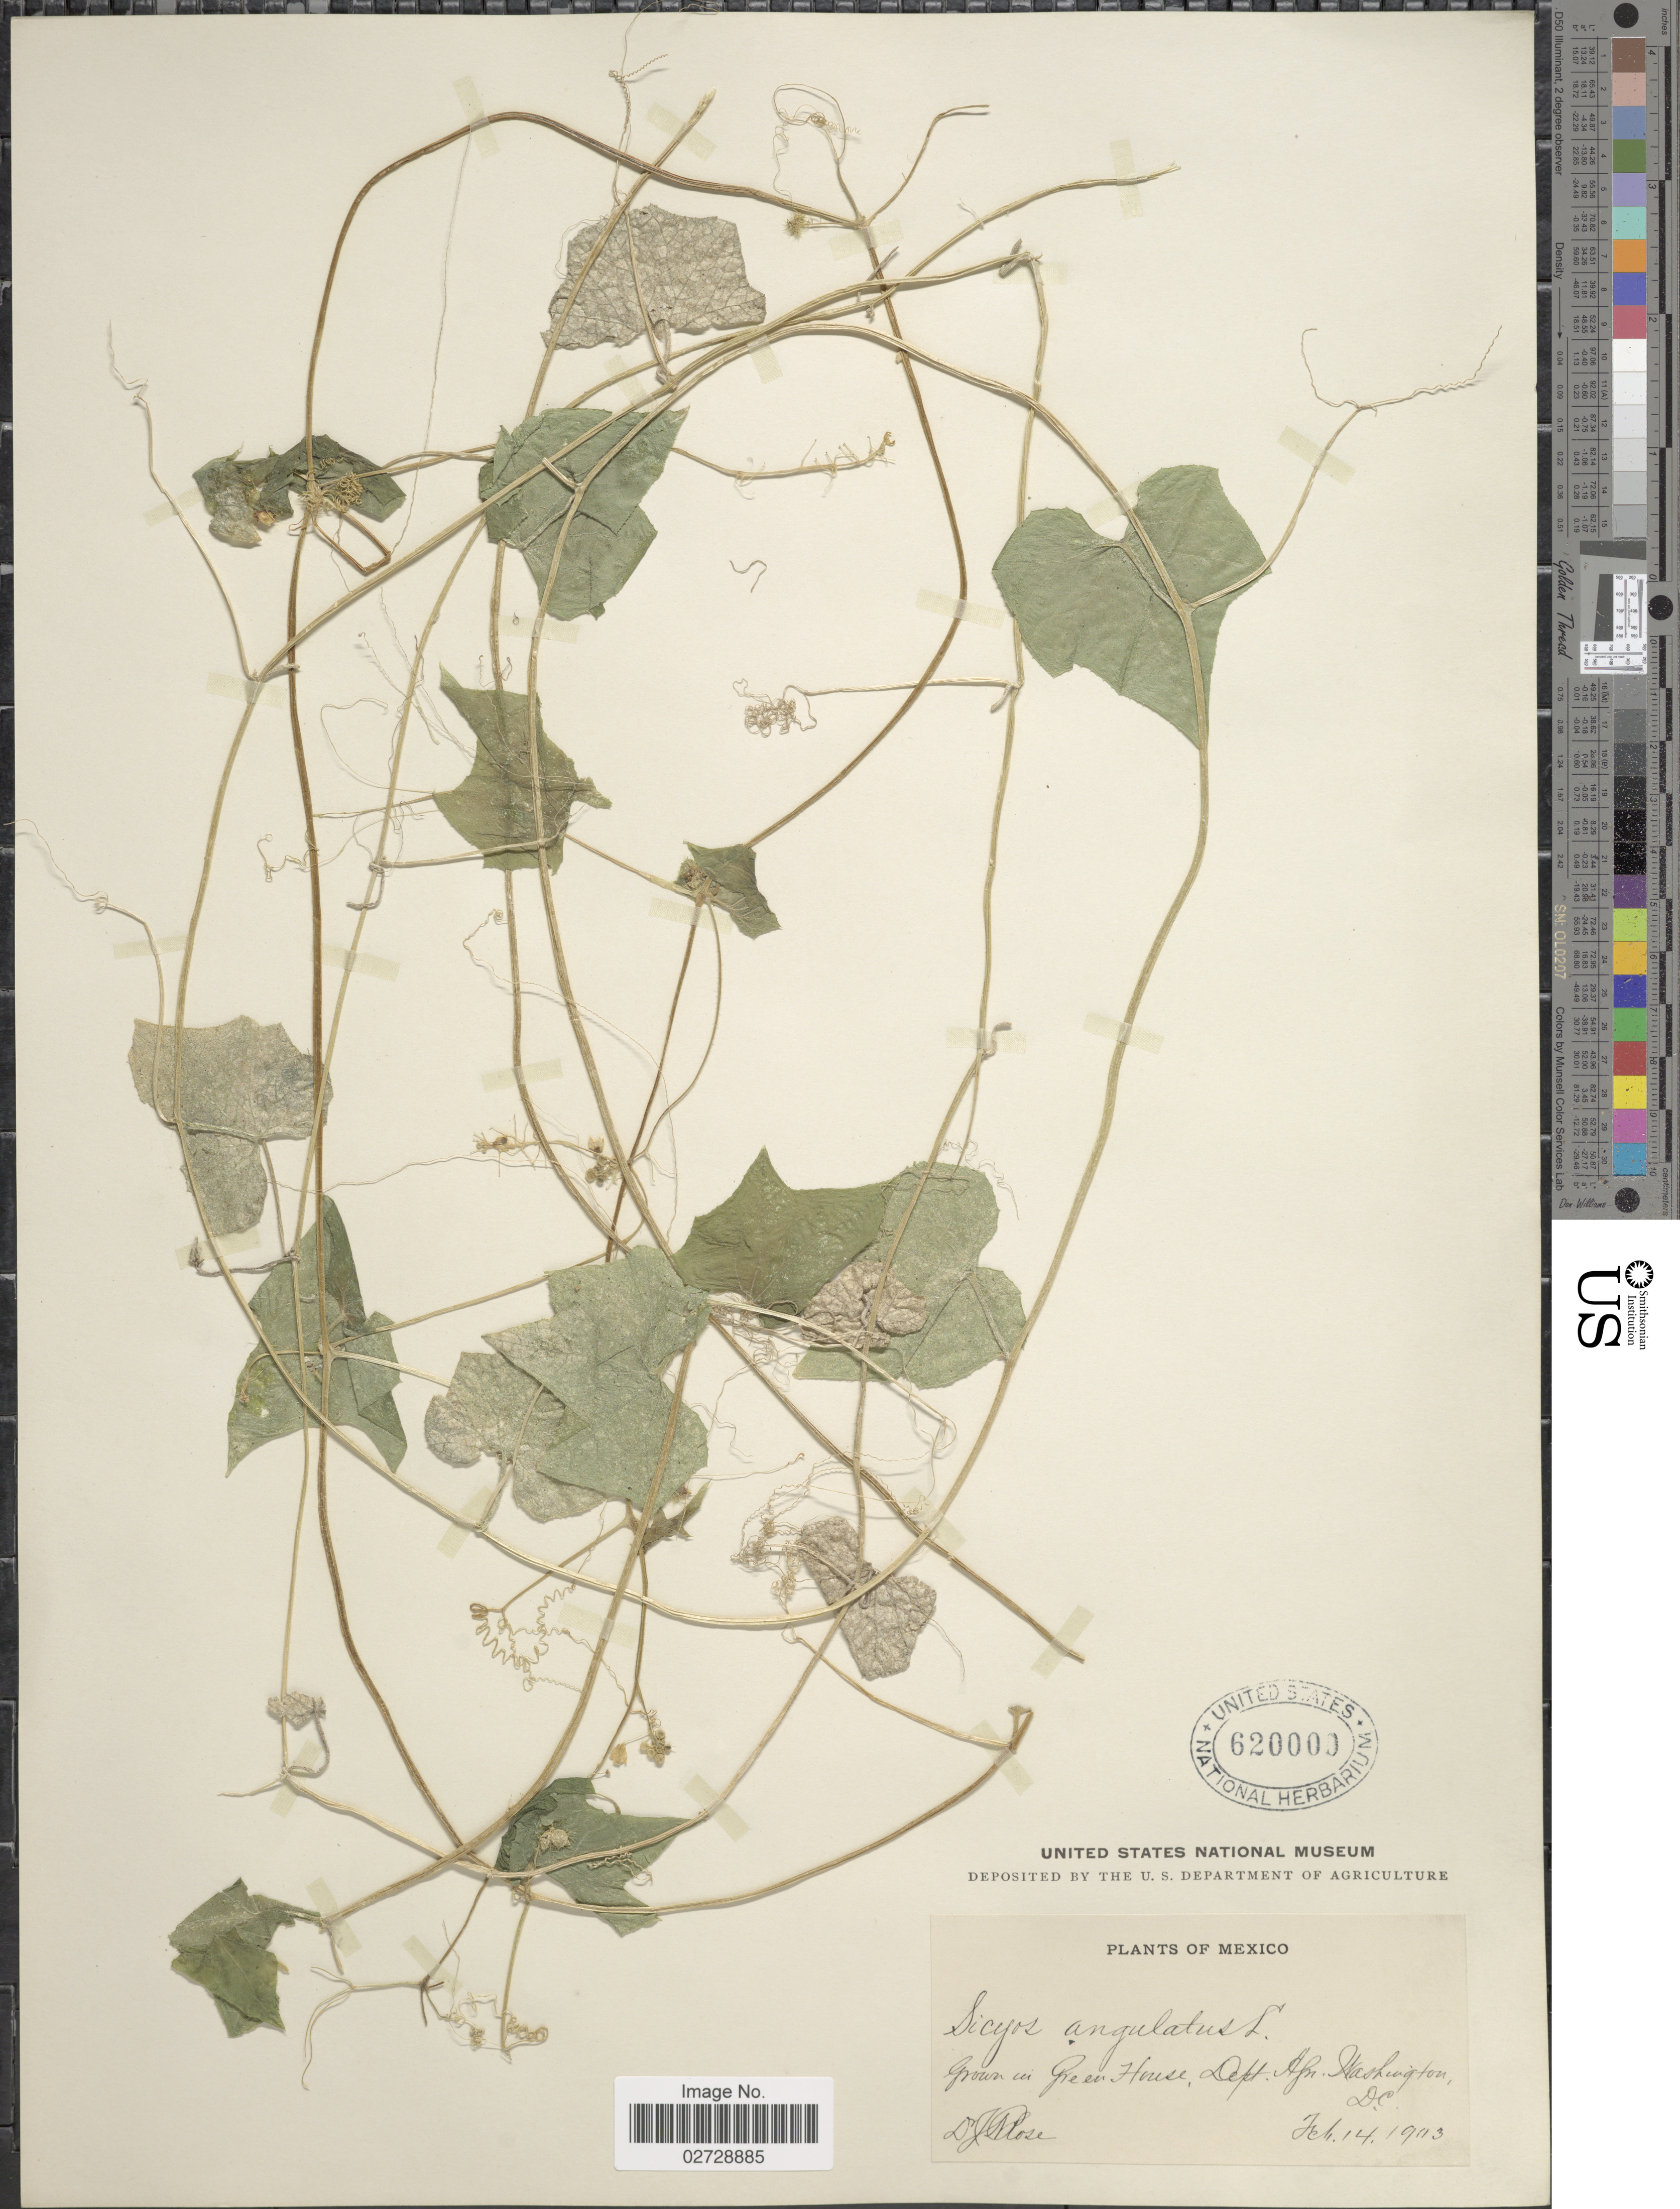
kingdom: Plantae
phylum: Tracheophyta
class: Magnoliopsida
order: Cucurbitales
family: Cucurbitaceae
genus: Sicyos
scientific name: Sicyos angulatus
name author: L.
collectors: J. N. Rose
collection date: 1903-02-14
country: United States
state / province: District of Columbia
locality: Grown in Green House, Dept. Agri., Washington D.C.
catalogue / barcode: US 620000